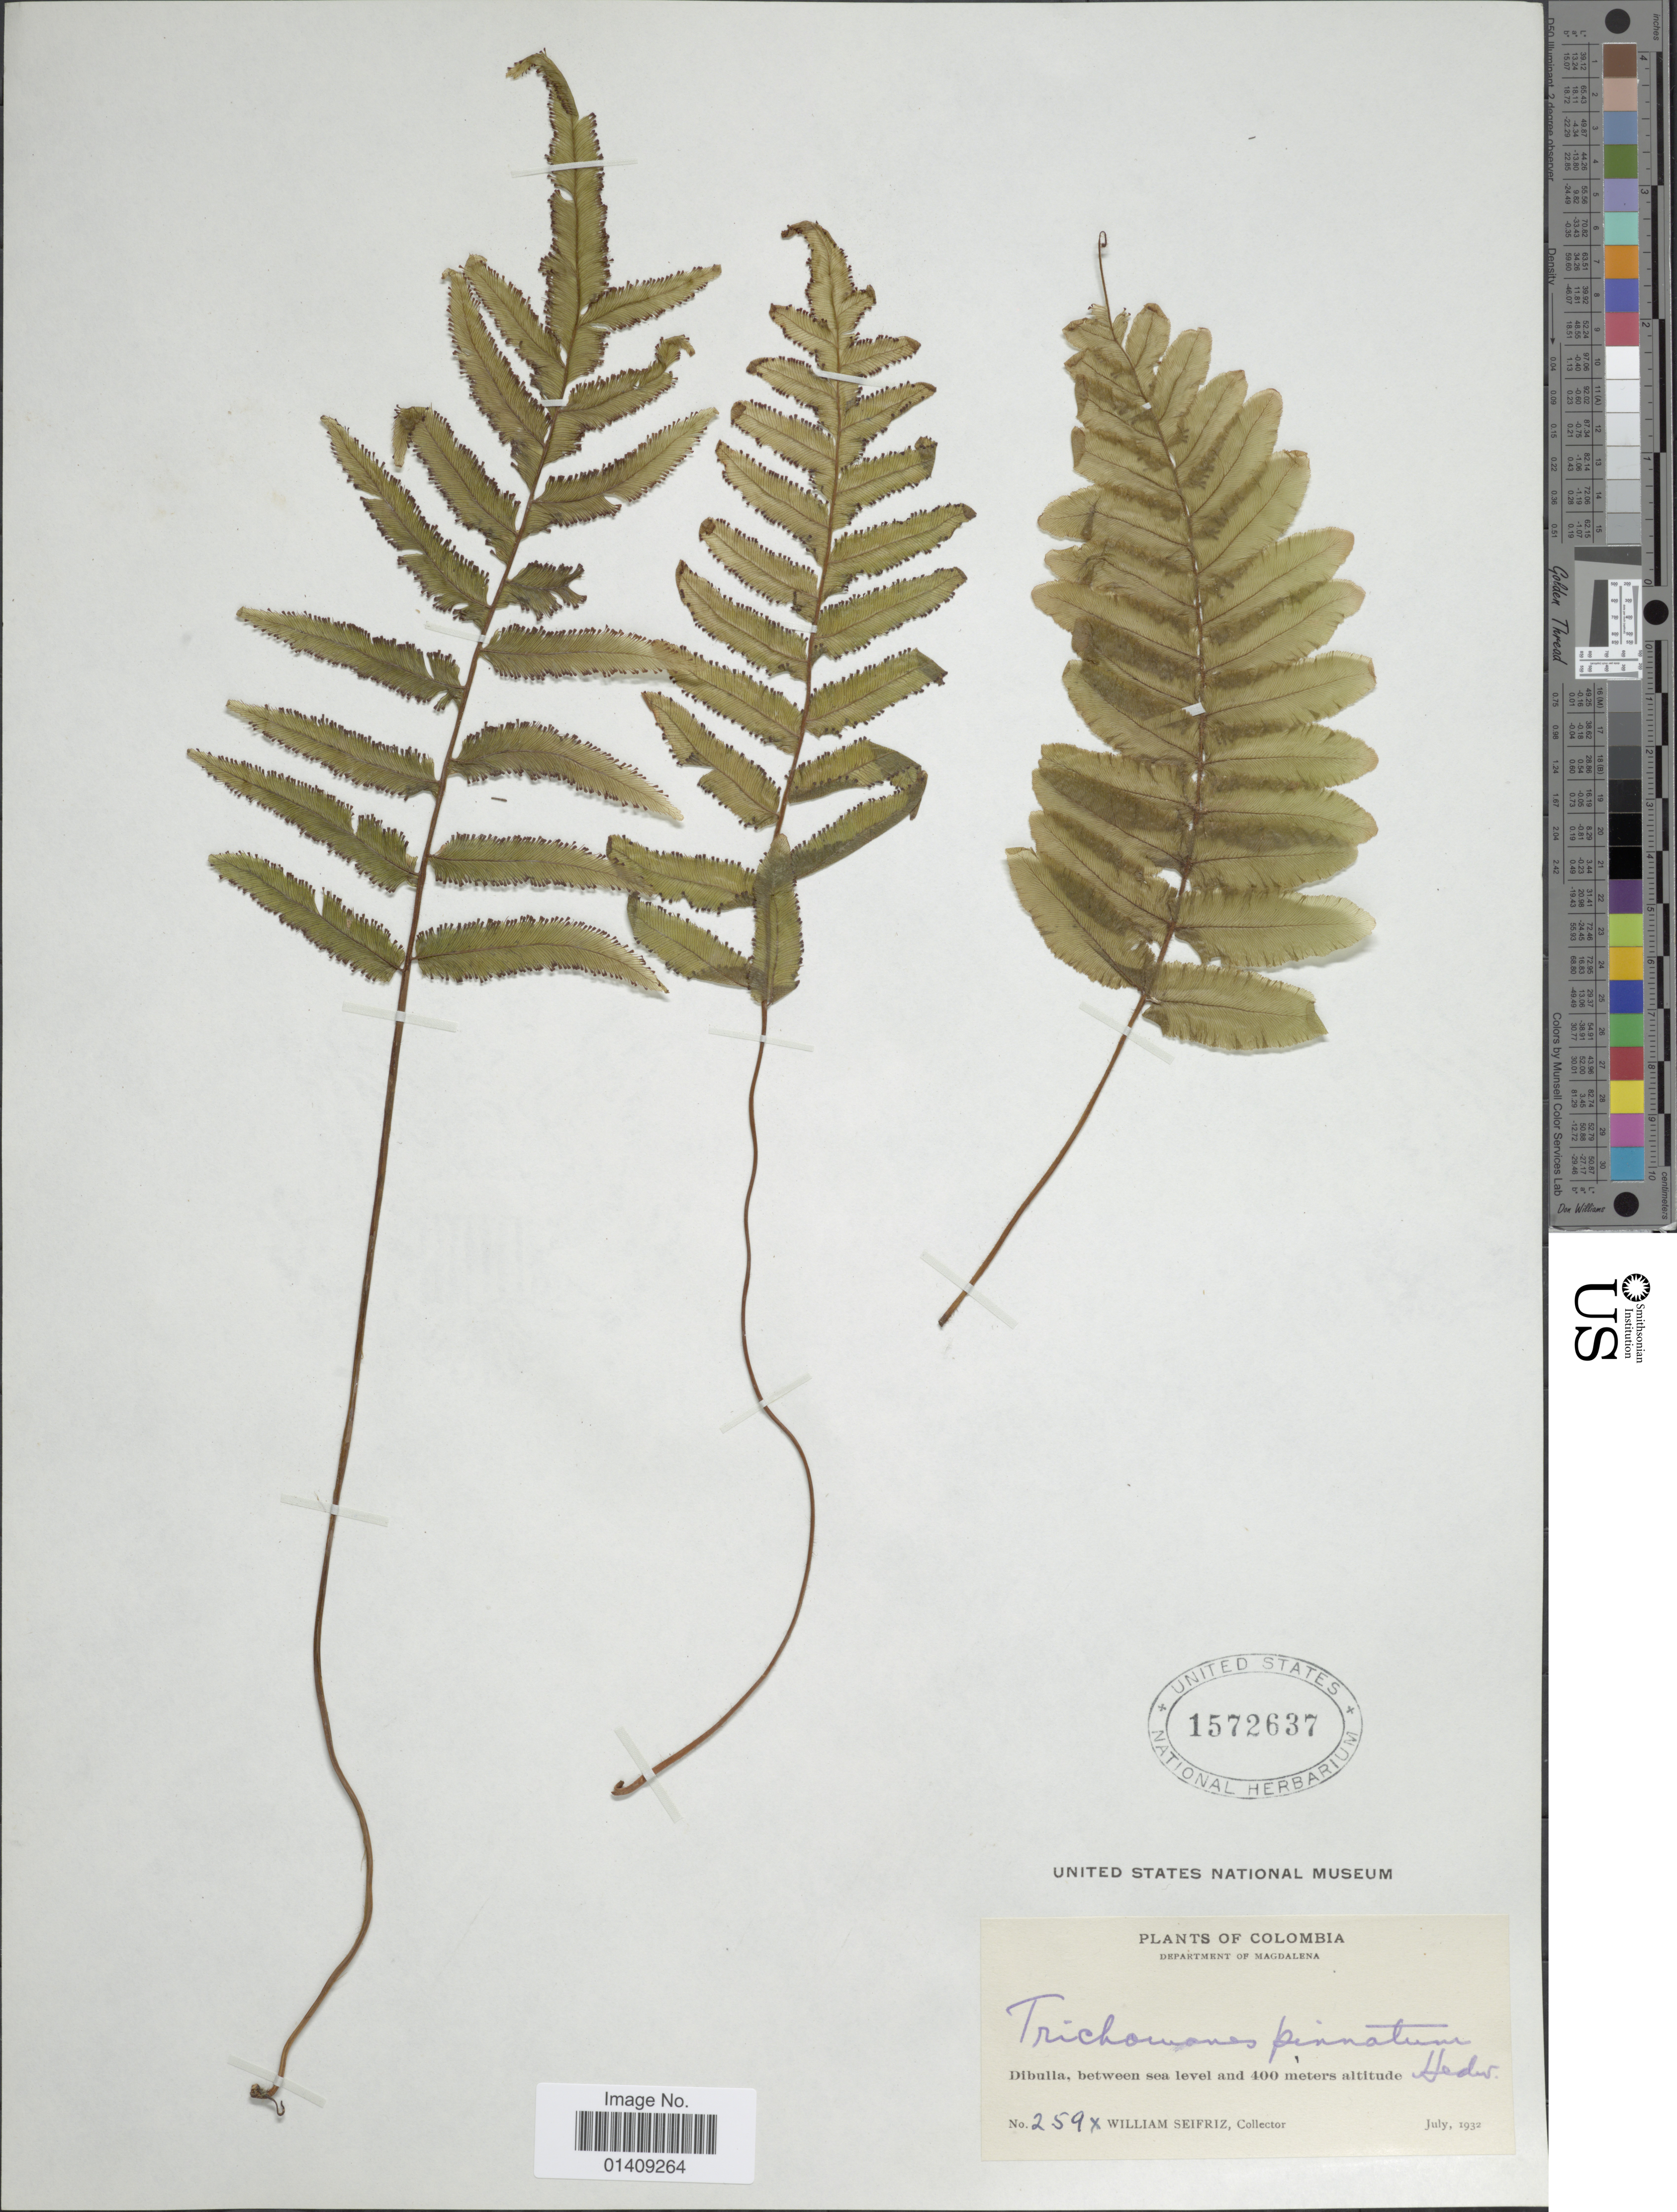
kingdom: Plantae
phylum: Tracheophyta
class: Polypodiopsida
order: Hymenophyllales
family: Hymenophyllaceae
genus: Trichomanes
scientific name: Trichomanes pinnatum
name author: Hedw.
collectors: W. Seifriz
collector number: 259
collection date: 1932-07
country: Colombia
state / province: Magdalena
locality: Department of Magdalena Dibulla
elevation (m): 400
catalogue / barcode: US 1572637